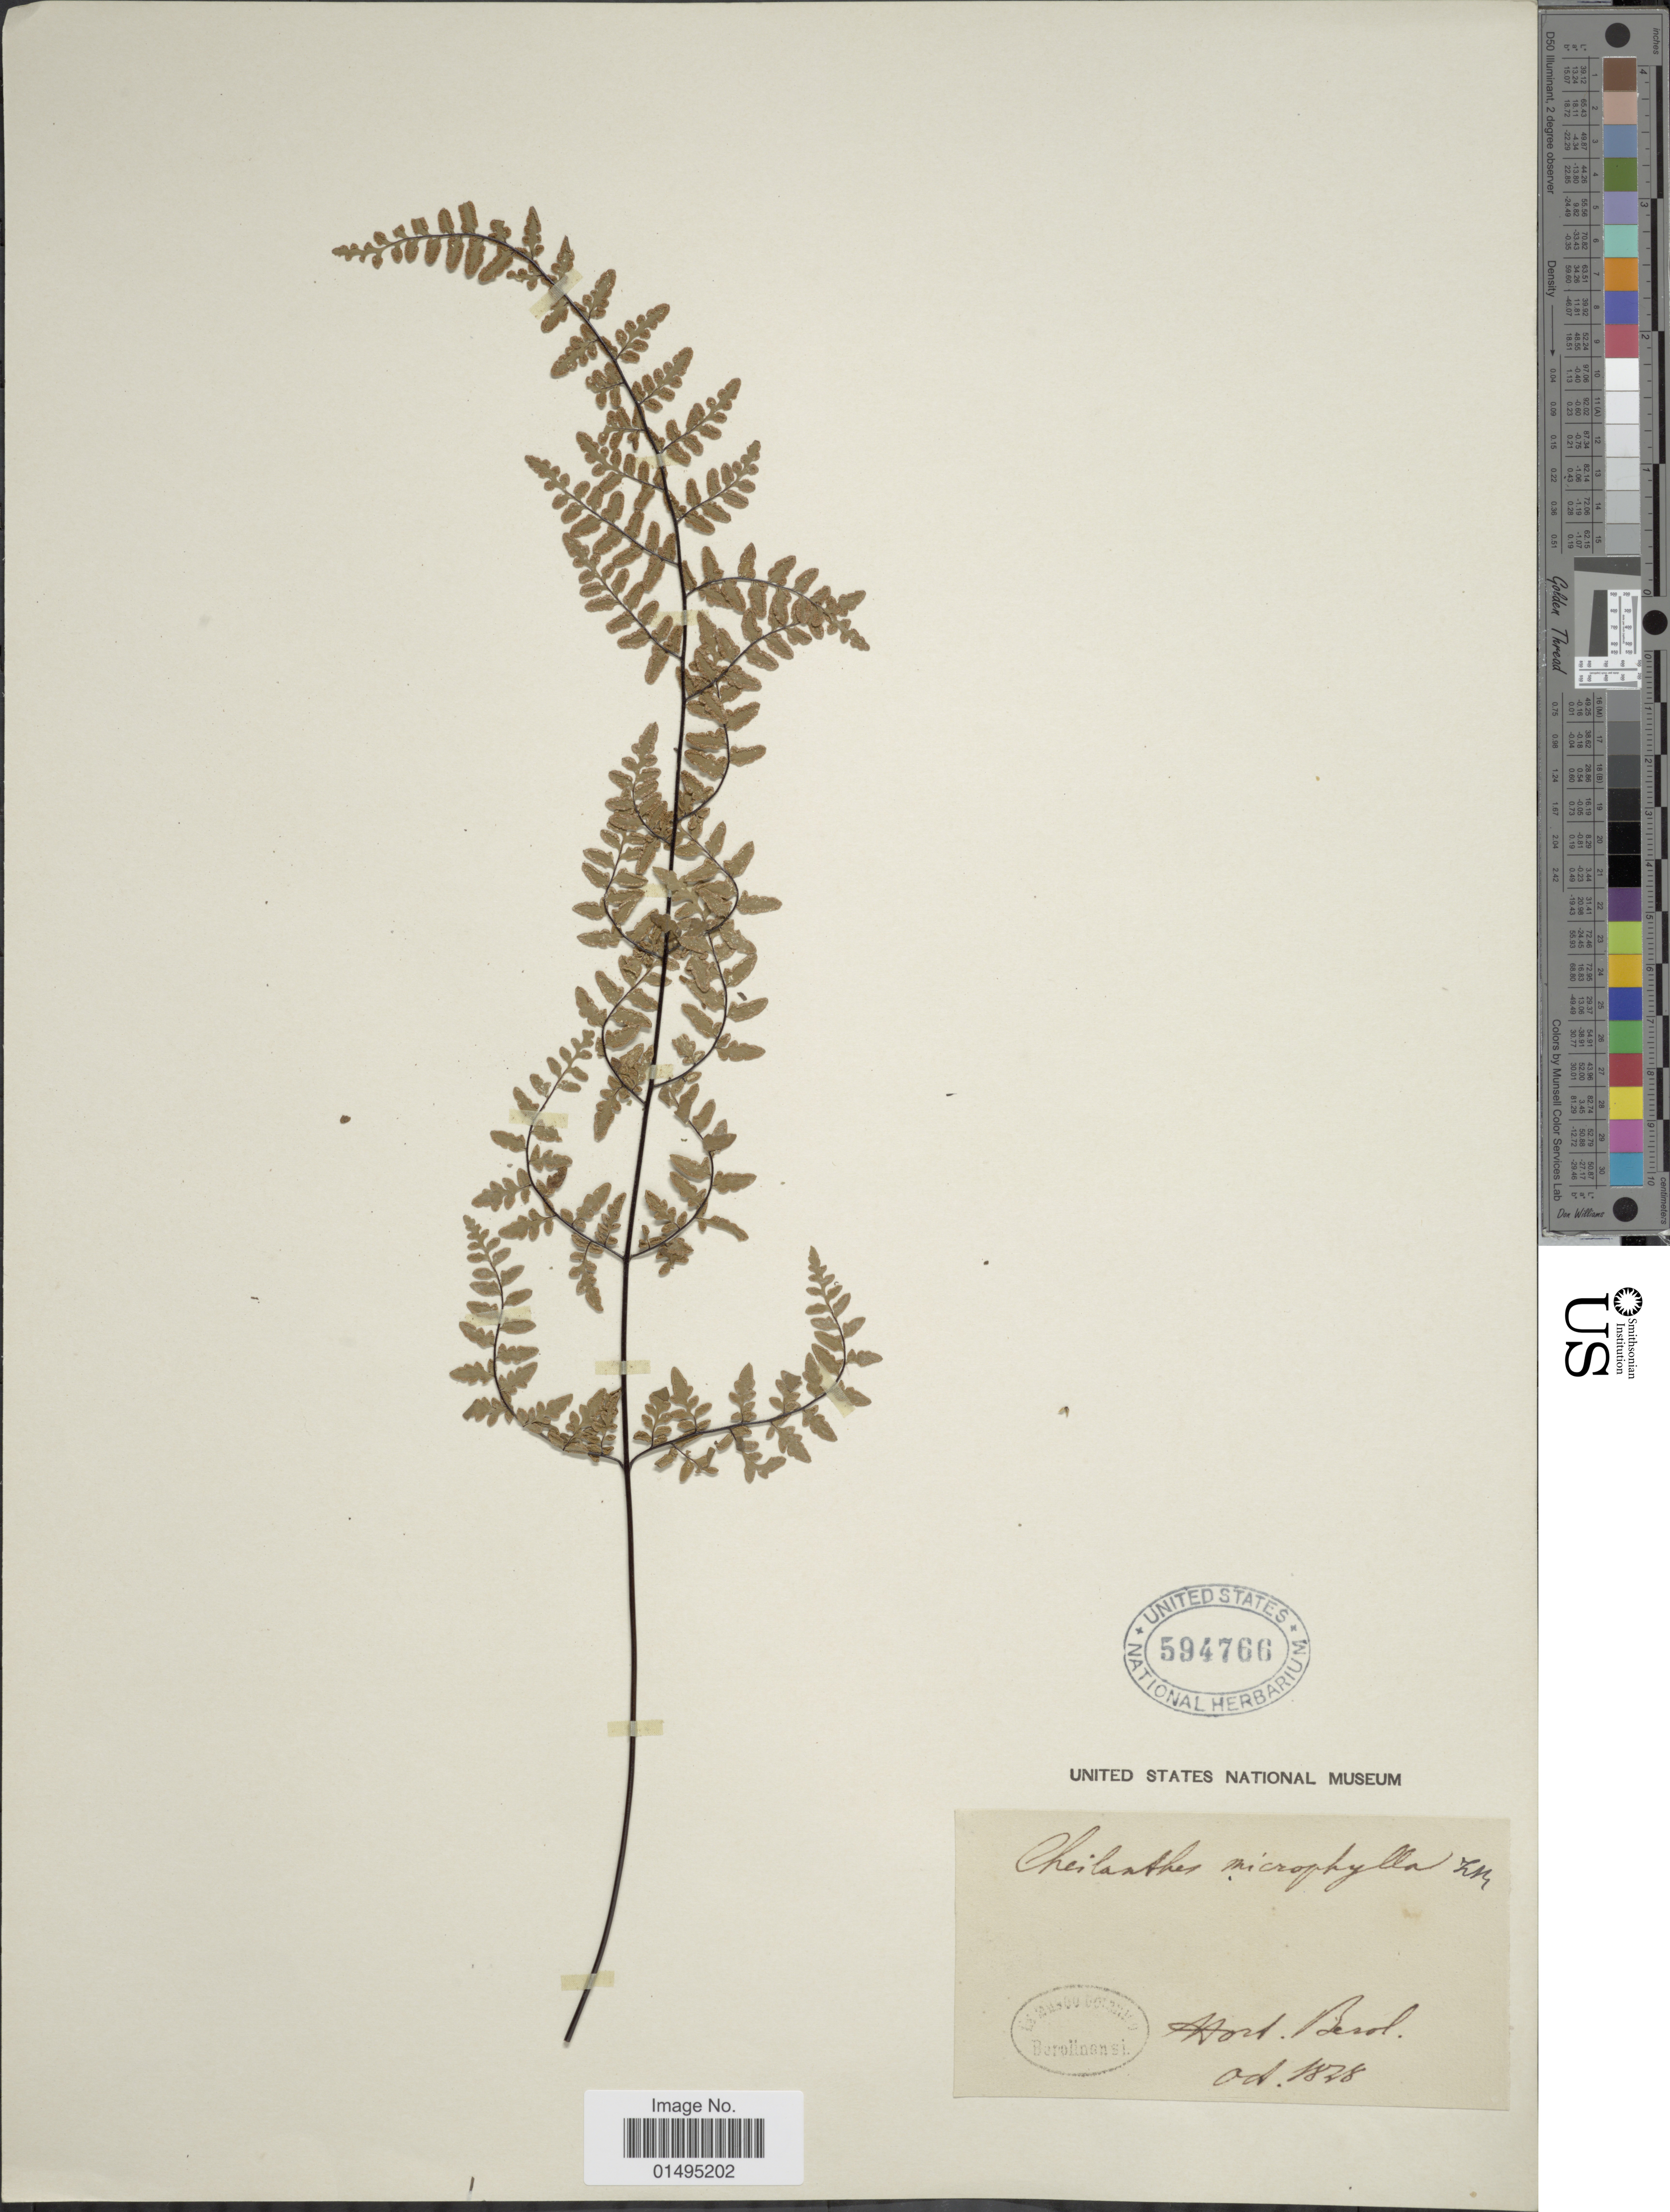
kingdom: Plantae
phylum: Tracheophyta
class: Polypodiopsida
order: Polypodiales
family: Pteridaceae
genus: Myriopteris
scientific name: Myriopteris microphylla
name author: (Sw.) Grusz & Windham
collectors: ex herb. Berol.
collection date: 1848-10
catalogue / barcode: US 594766